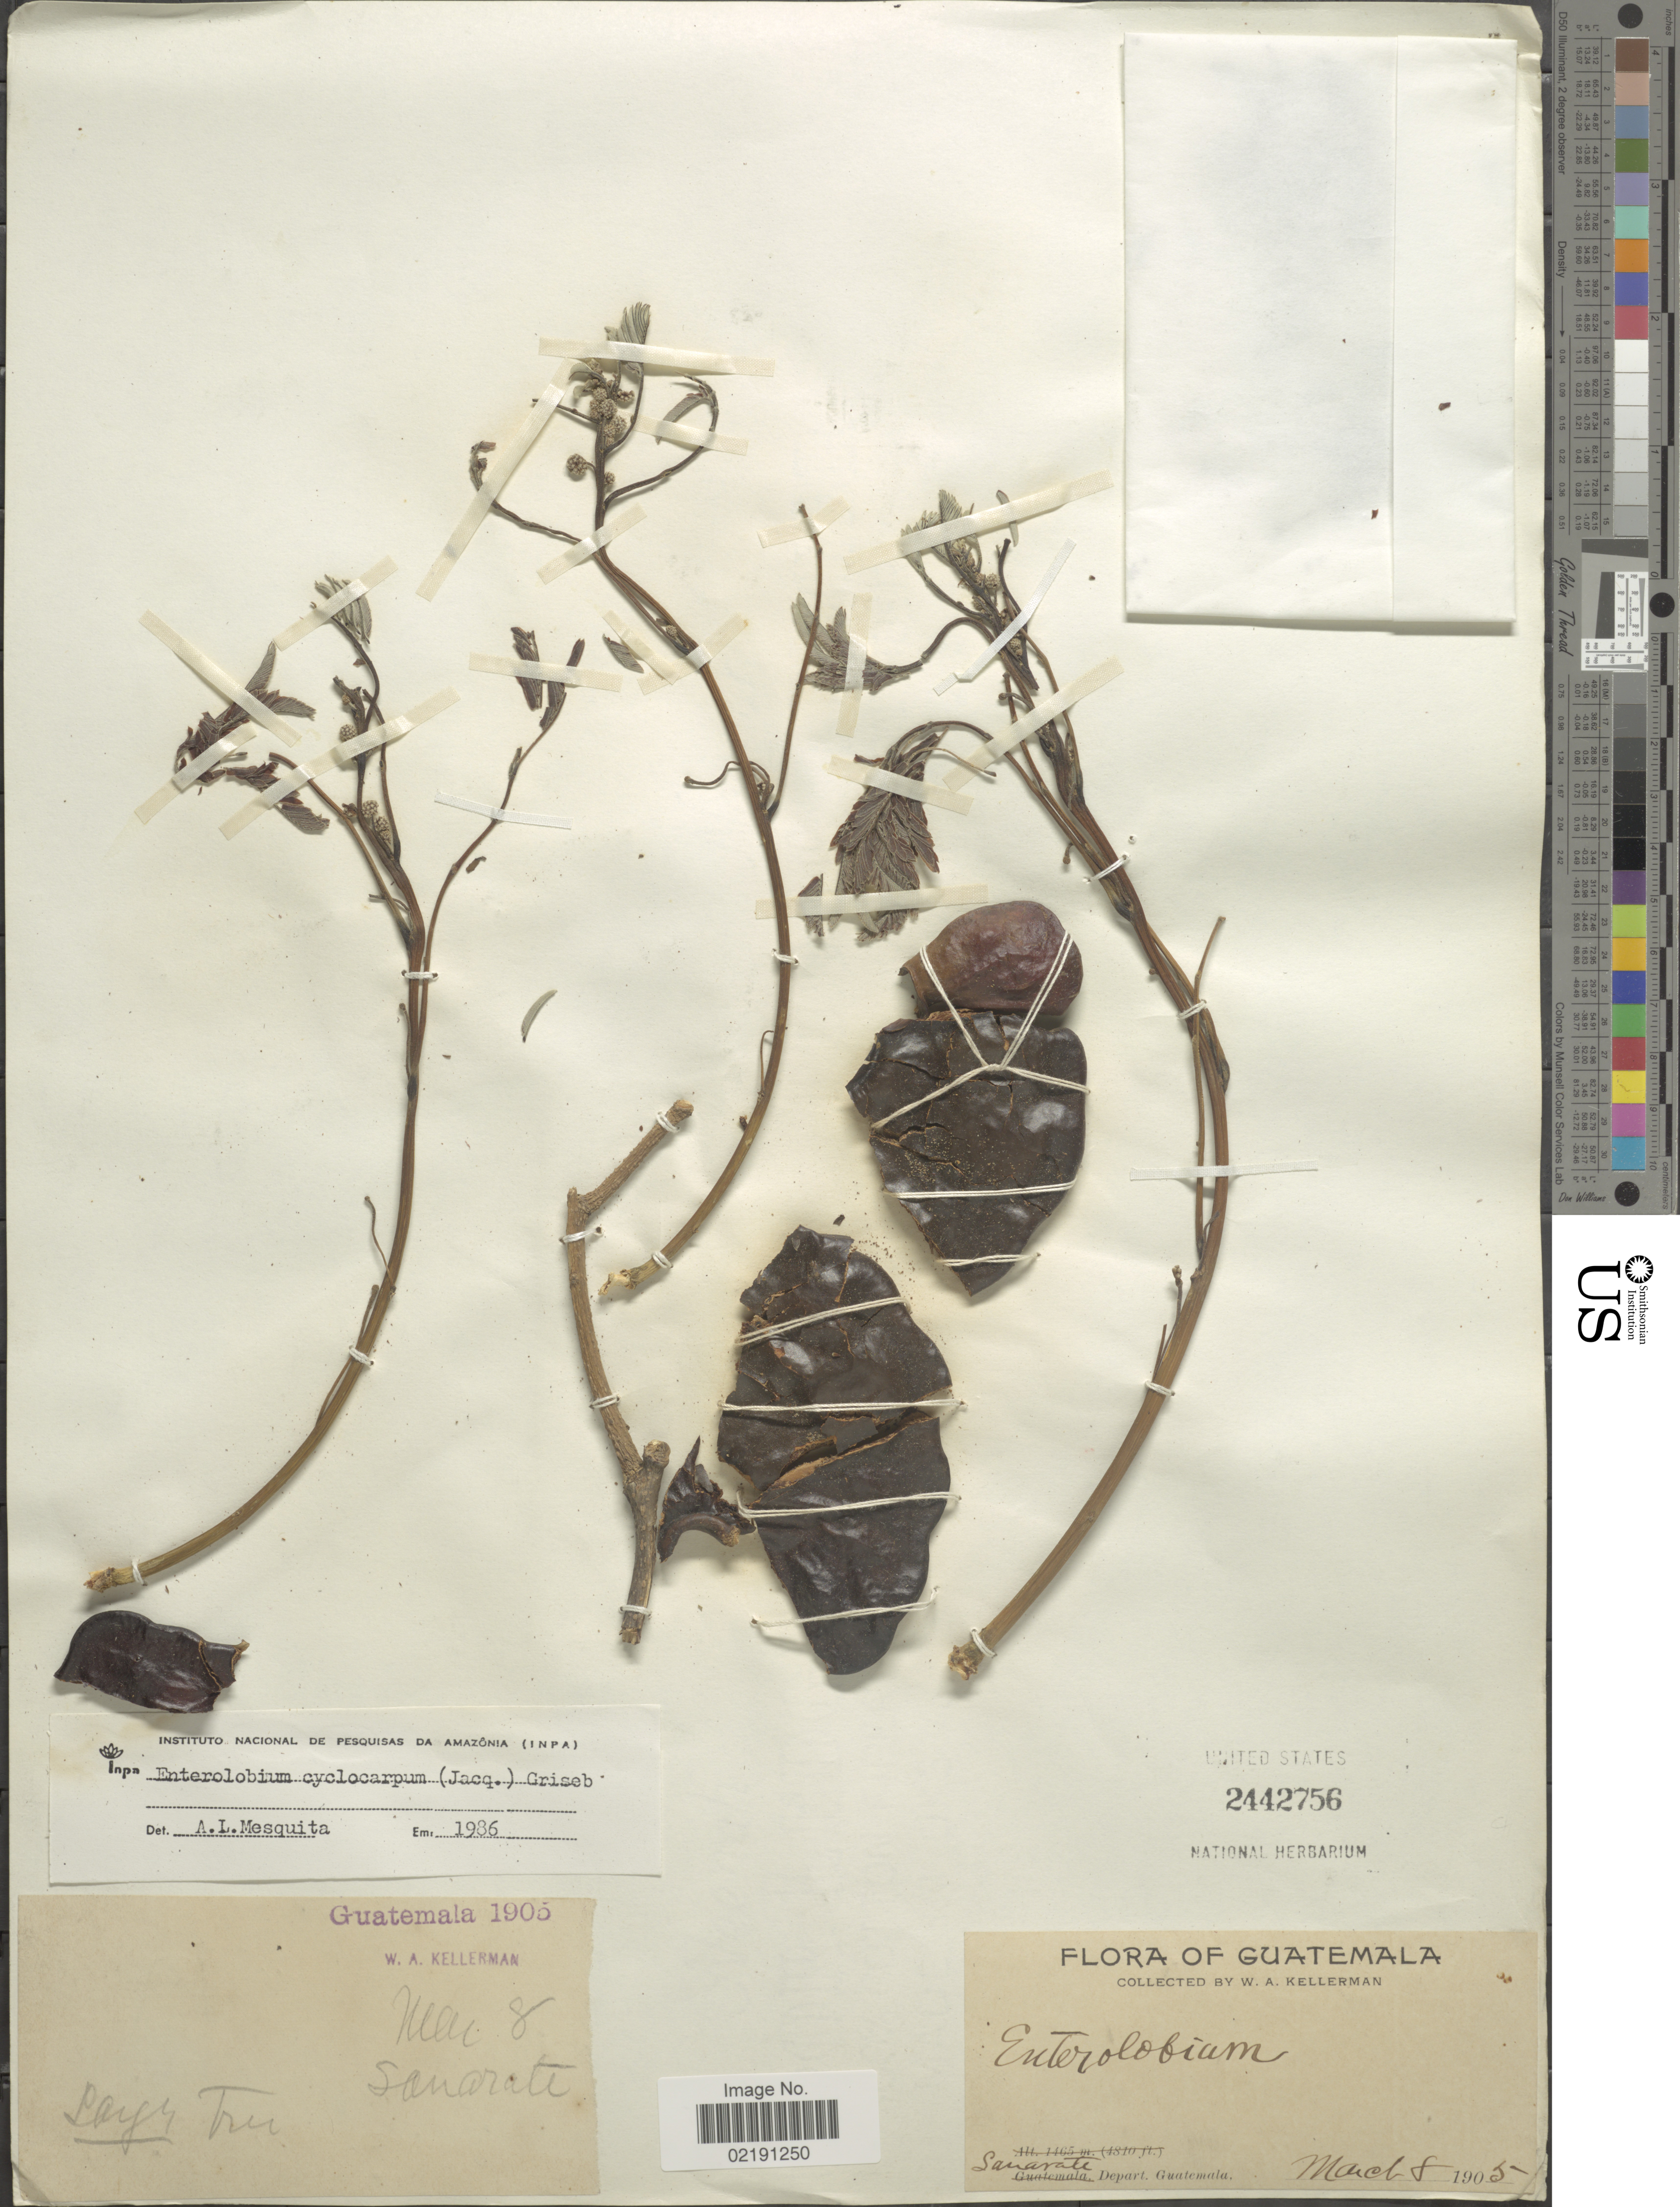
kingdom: Plantae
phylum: Tracheophyta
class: Magnoliopsida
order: Fabales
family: Fabaceae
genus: Enterolobium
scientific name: Enterolobium cyclocarpum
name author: (Jacq.) Griseb.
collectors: W. Kellerman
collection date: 1905-03-08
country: Guatemala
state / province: Guatemala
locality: Sanarate, Depart. Guatemala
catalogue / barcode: US 2442756